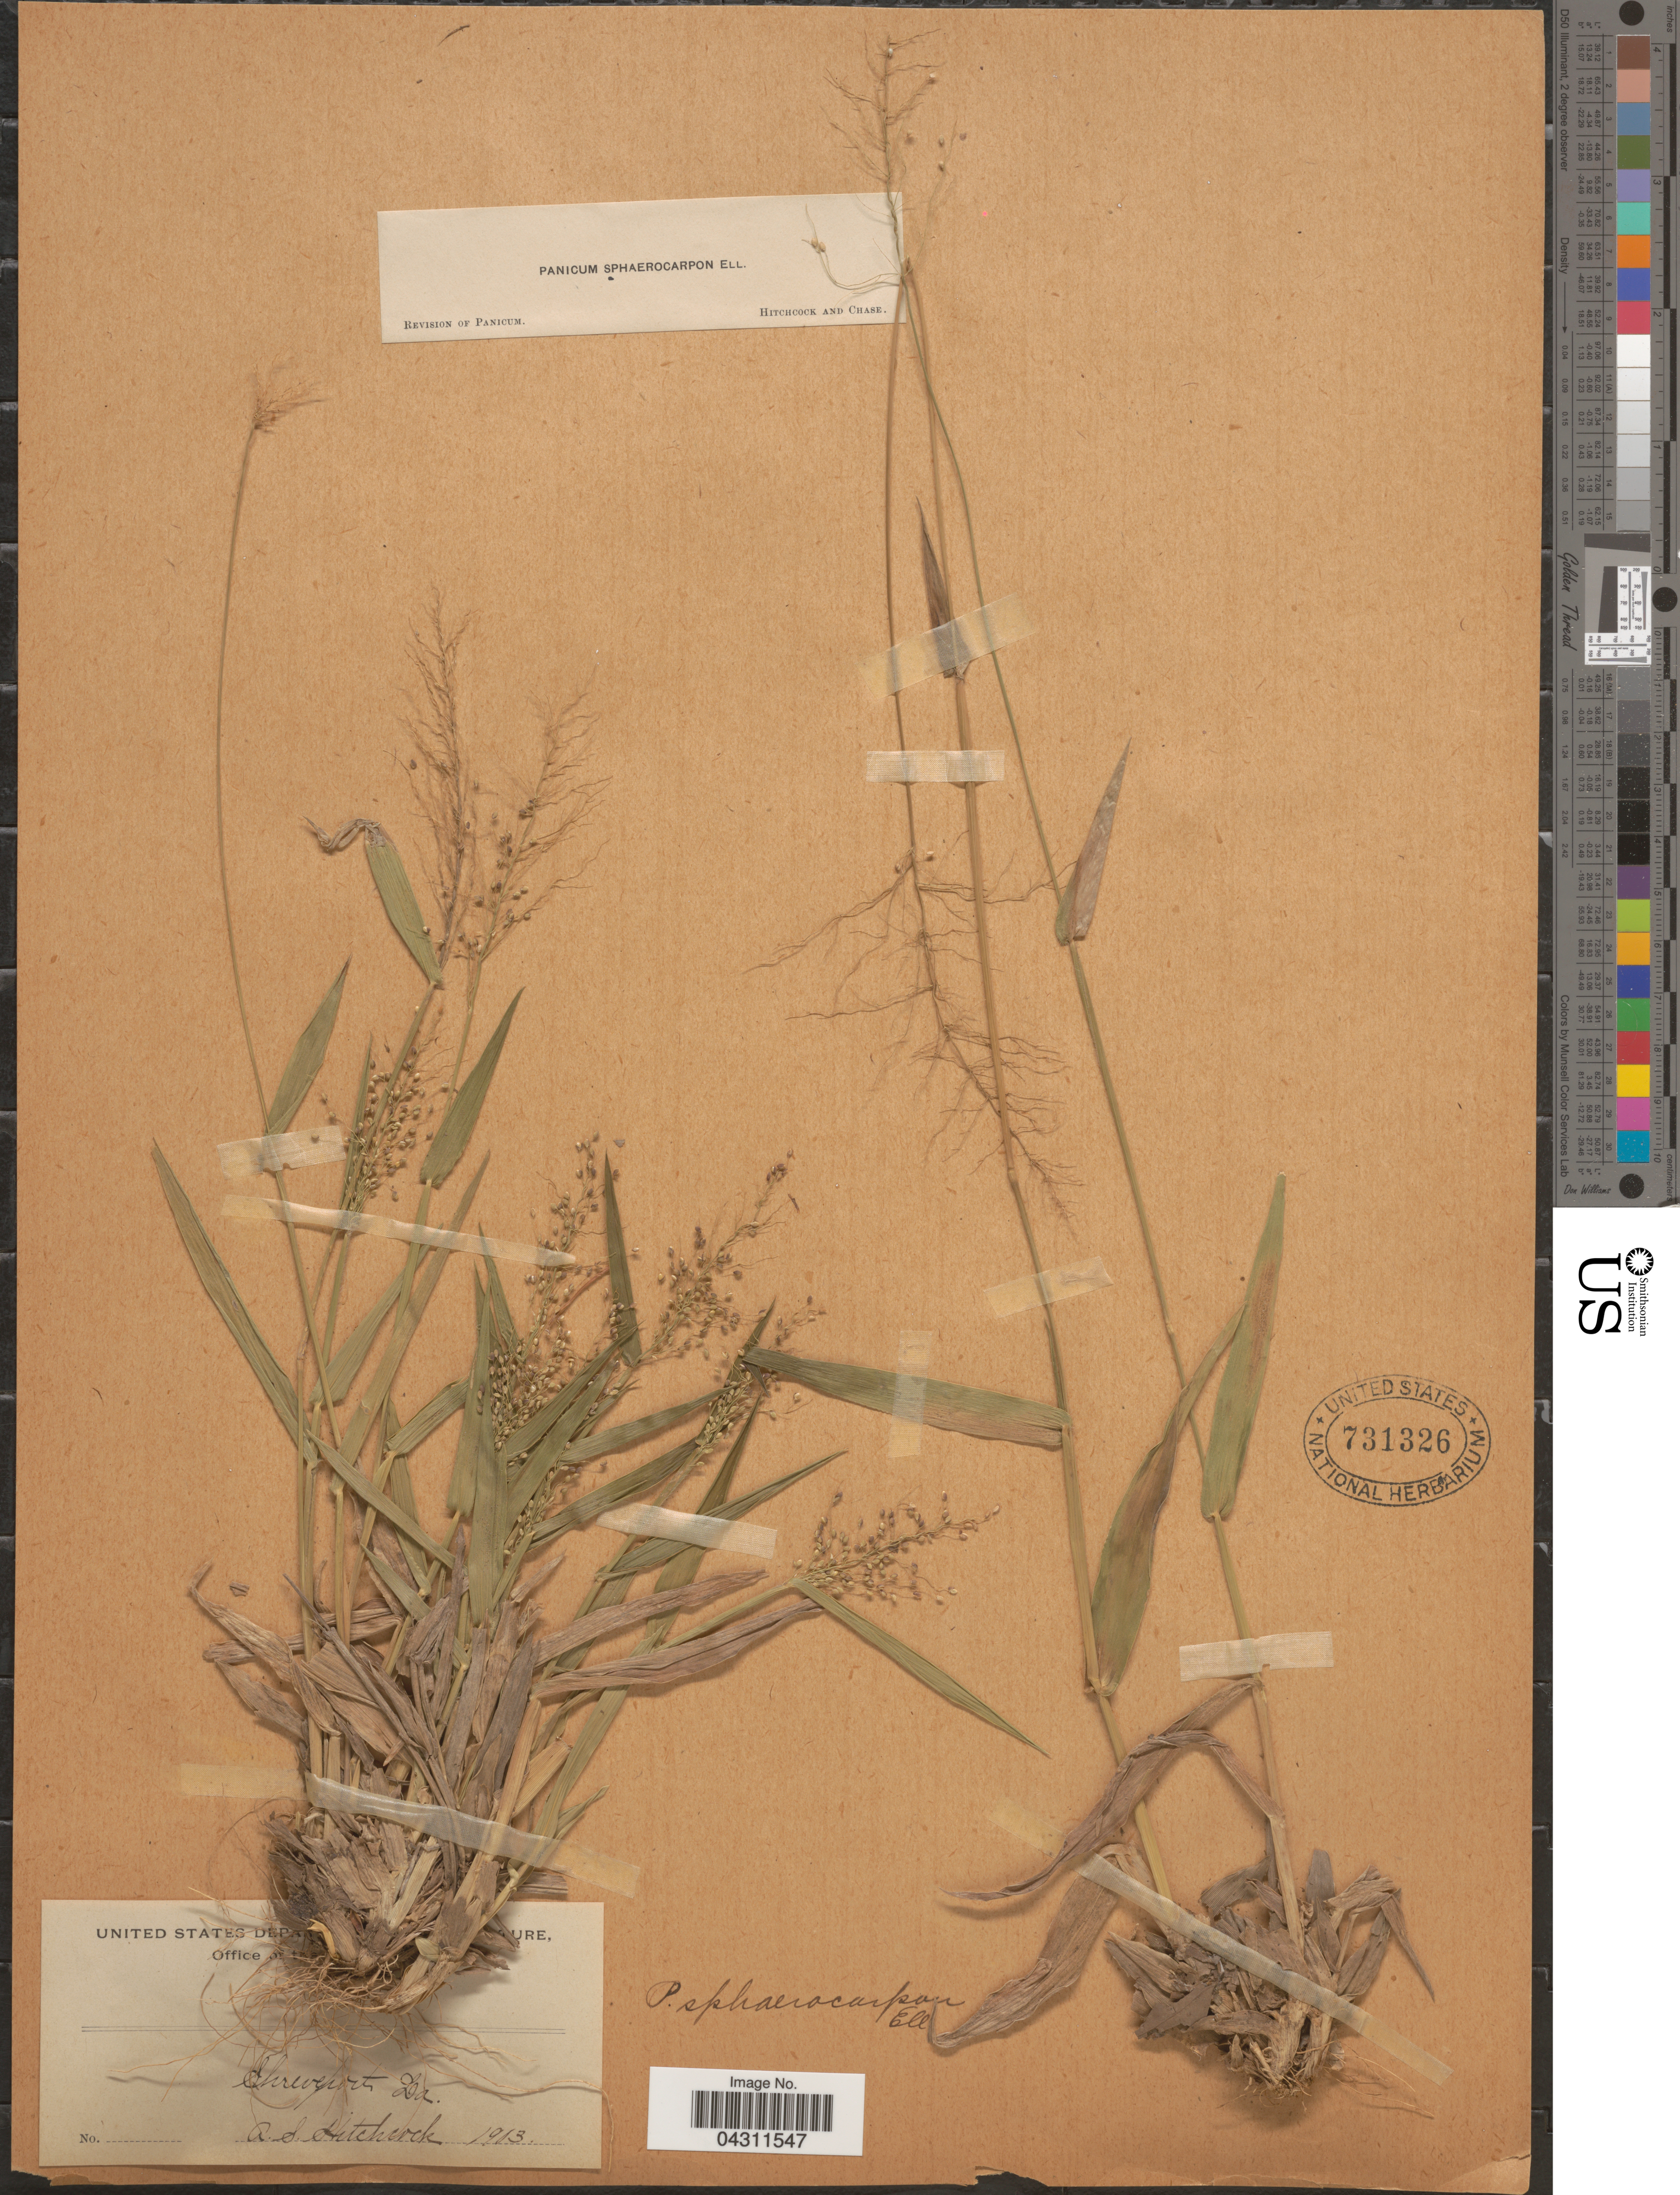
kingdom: Plantae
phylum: Tracheophyta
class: Liliopsida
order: Poales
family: Poaceae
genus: Dichanthelium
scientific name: Dichanthelium sphaerocarpon var. sphaerocarpon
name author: (Elliott) Gould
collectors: A. S. Hitchcock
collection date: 1903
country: United States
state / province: Louisiana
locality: Shreveport.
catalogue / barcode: US 731326